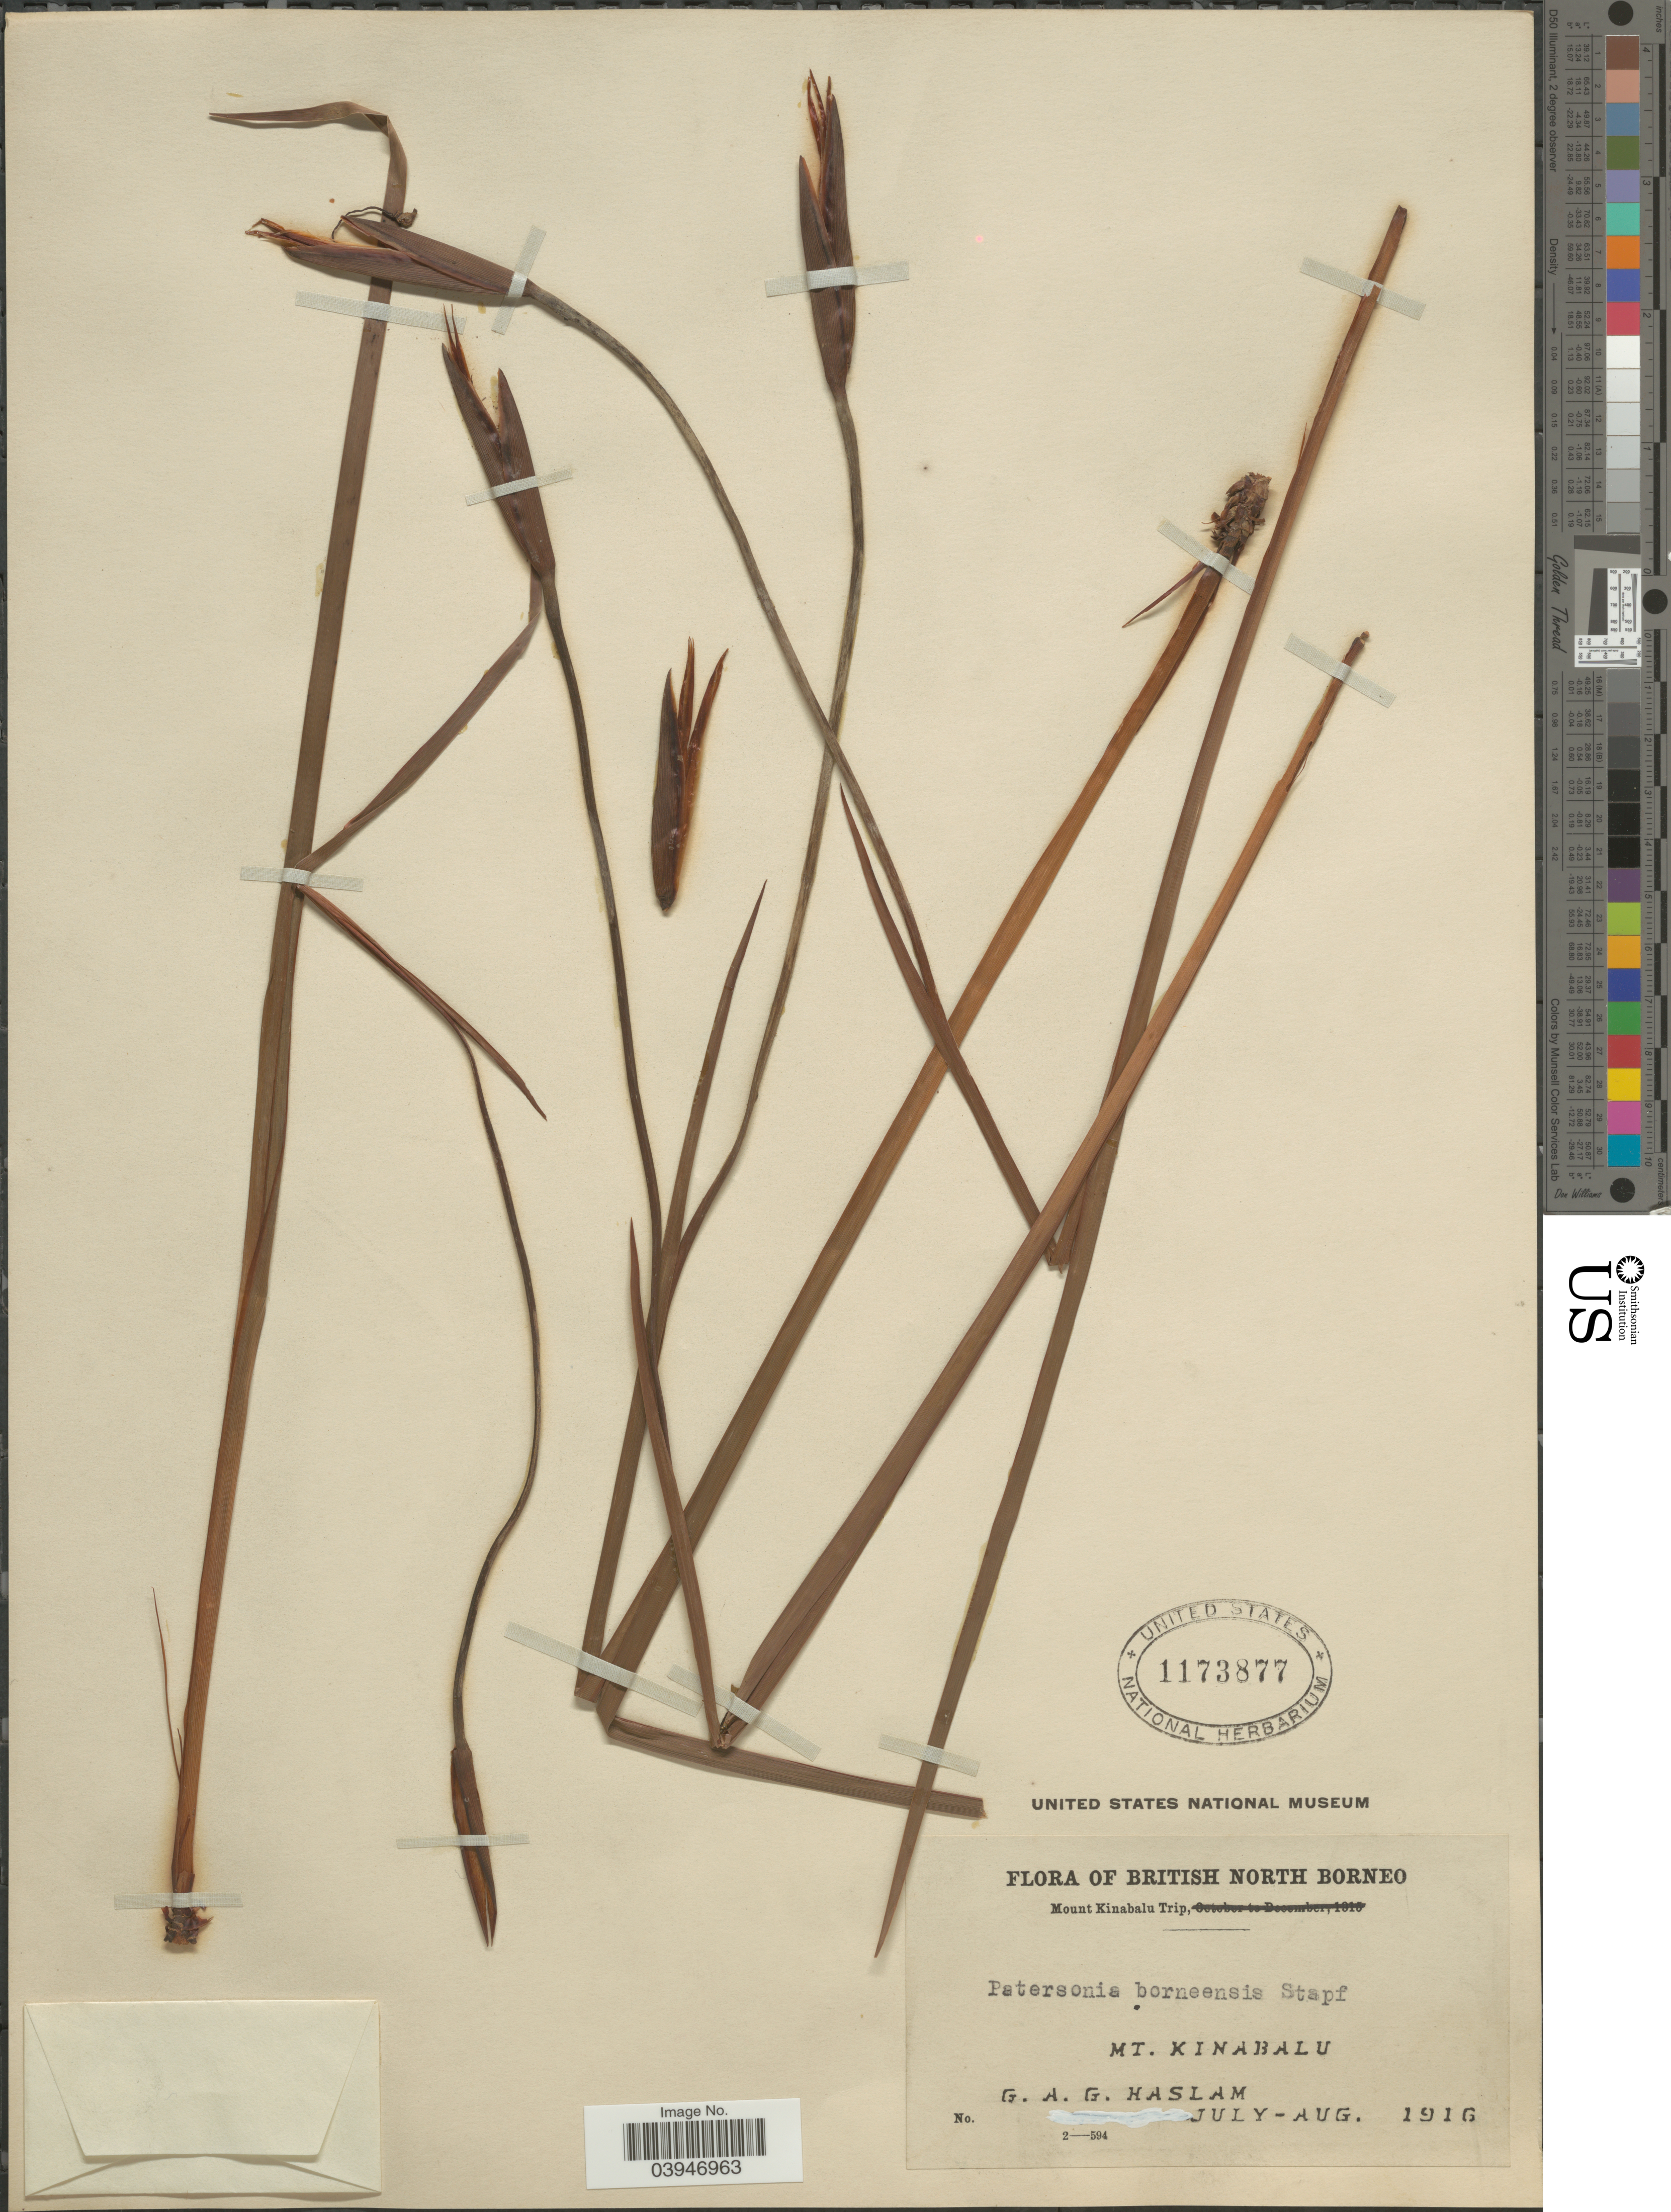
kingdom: Plantae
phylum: Tracheophyta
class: Liliopsida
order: Asparagales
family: Iridaceae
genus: Patersonia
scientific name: Patersonia borneensis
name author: Stapf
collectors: G. Haslam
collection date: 1916-07/1916-08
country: Malaysia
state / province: Sabah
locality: British North Borneo. Mt. Kinabalu.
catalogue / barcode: US 1173877